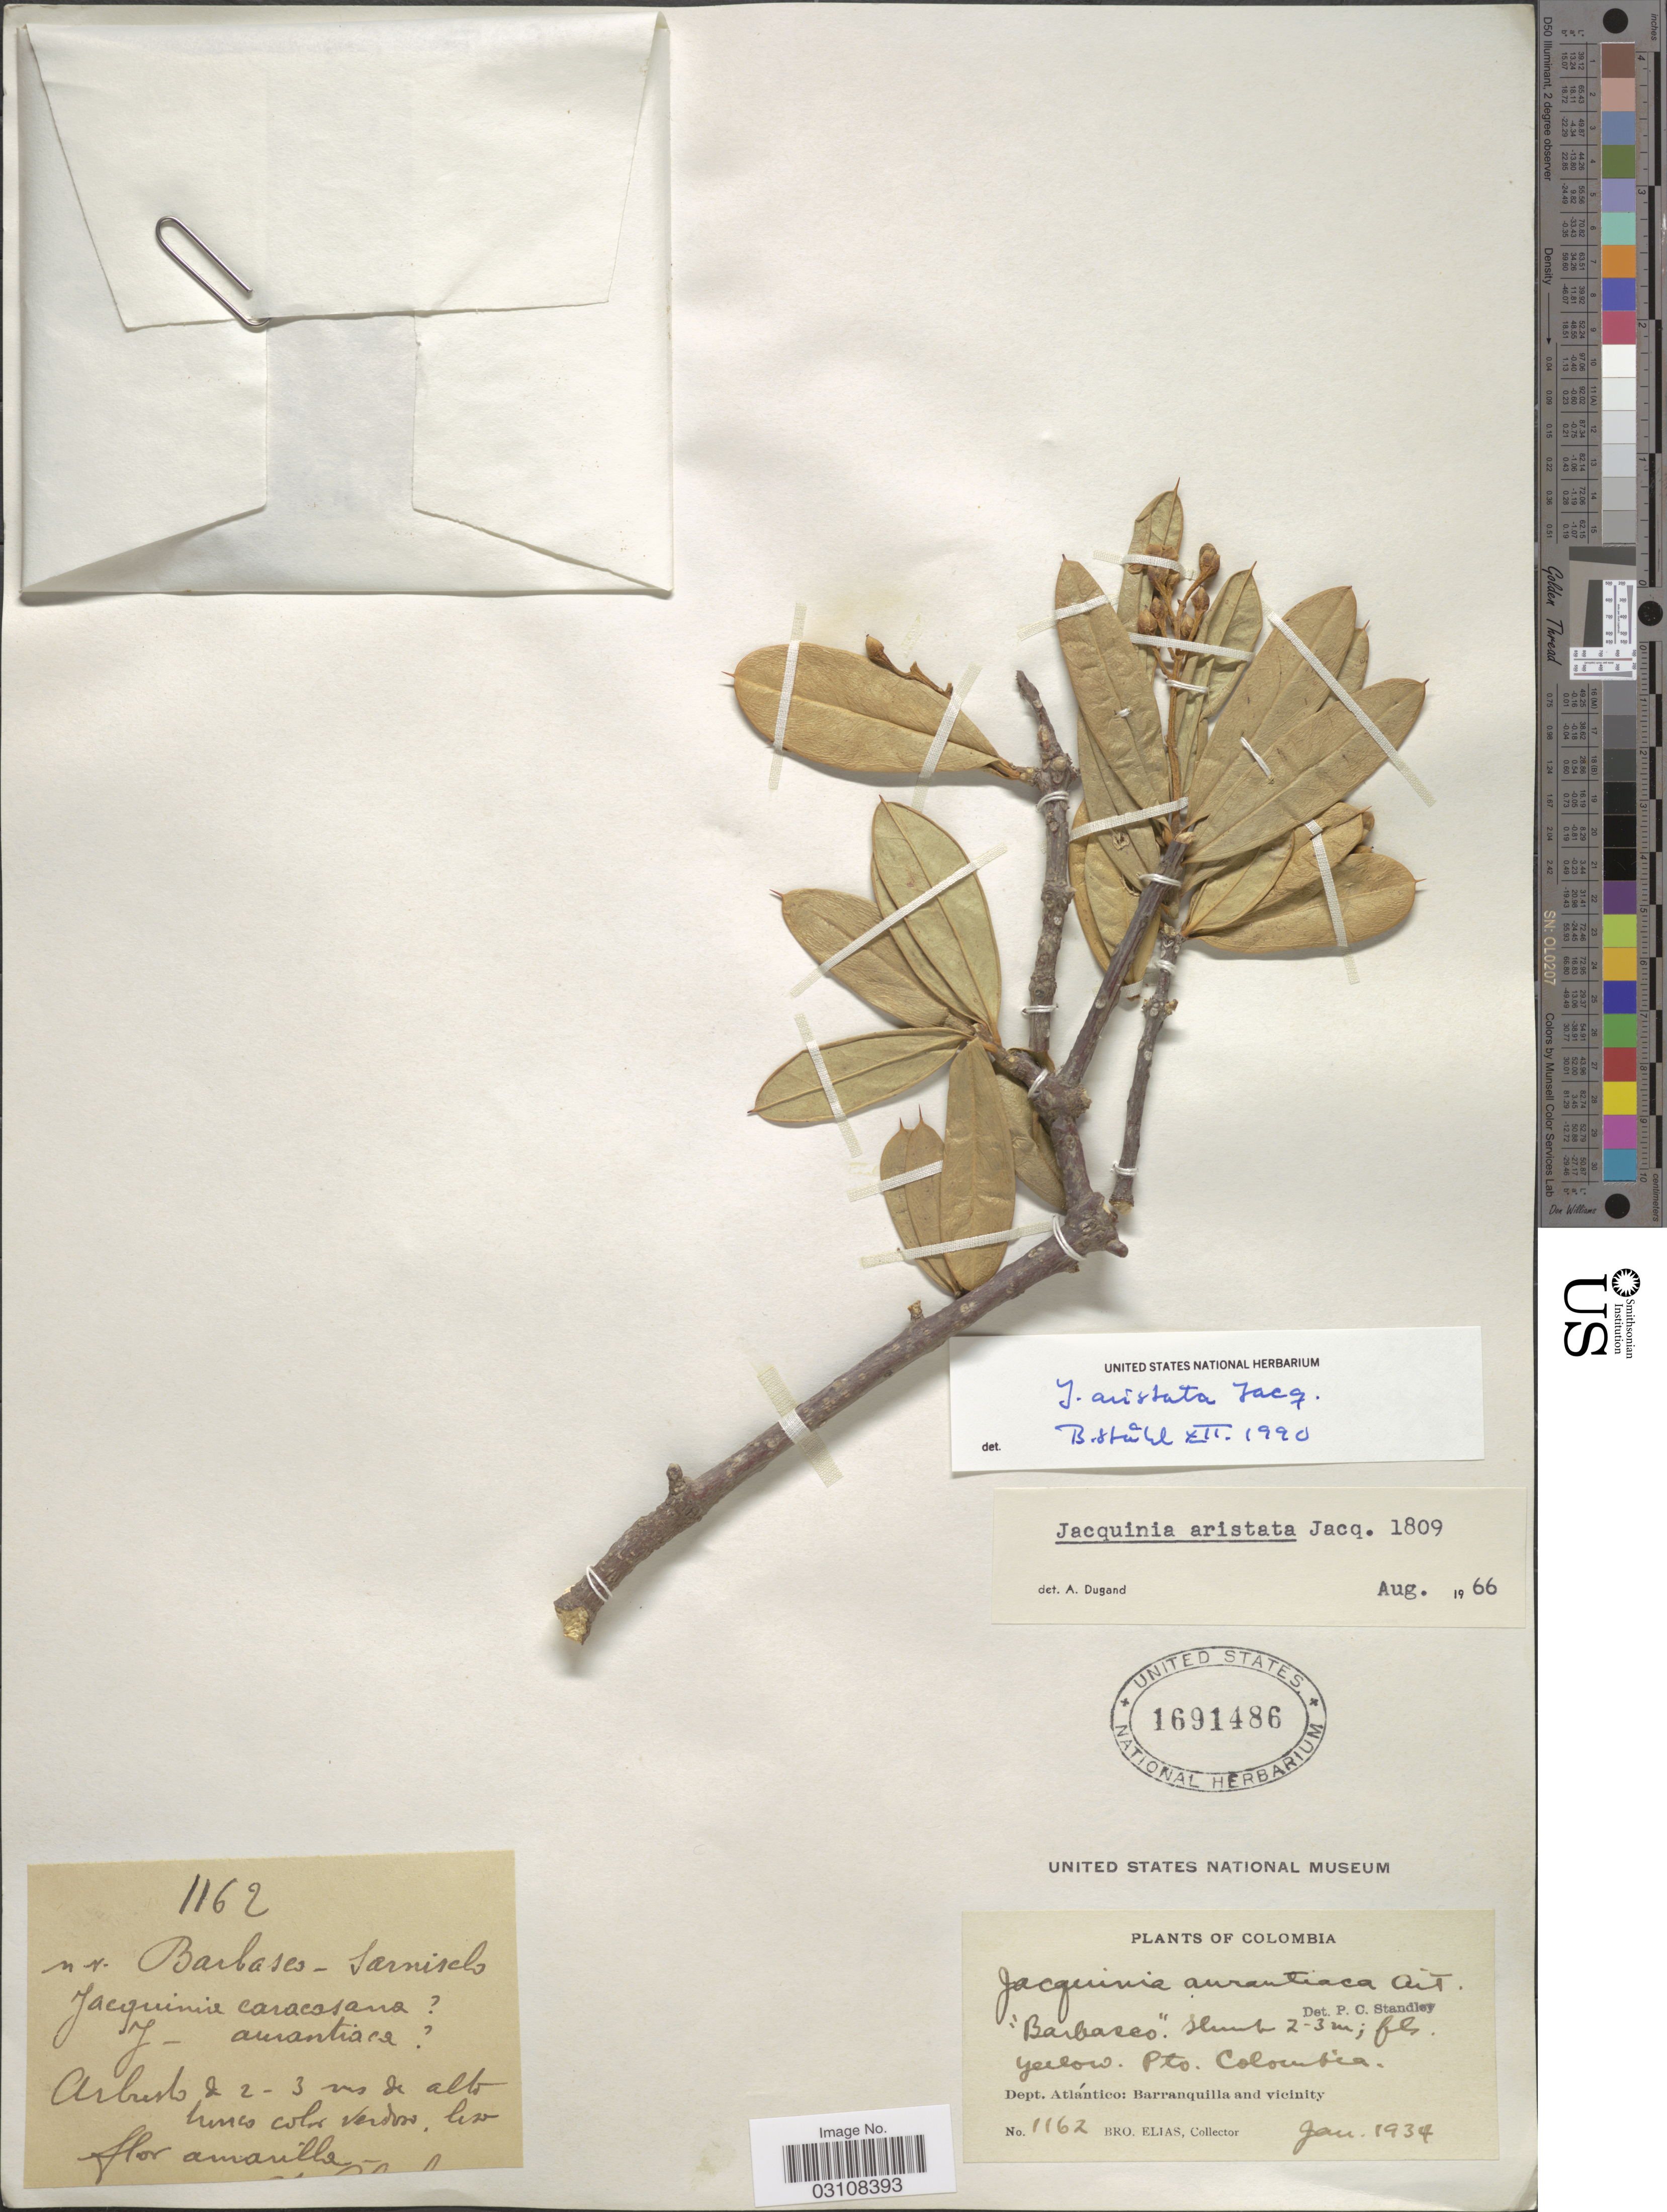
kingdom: Plantae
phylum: Tracheophyta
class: Magnoliopsida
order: Ericales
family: Primulaceae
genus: Bonellia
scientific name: Bonellia frutescens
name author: (Mill.) B. Ståhl & Källersjö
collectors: Bro. Elias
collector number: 1162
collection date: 1934-01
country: Colombia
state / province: Atlántico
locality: Pto. Colombia. Dept. Atlántico: Barranquilla and vicinity.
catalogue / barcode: US 1691486